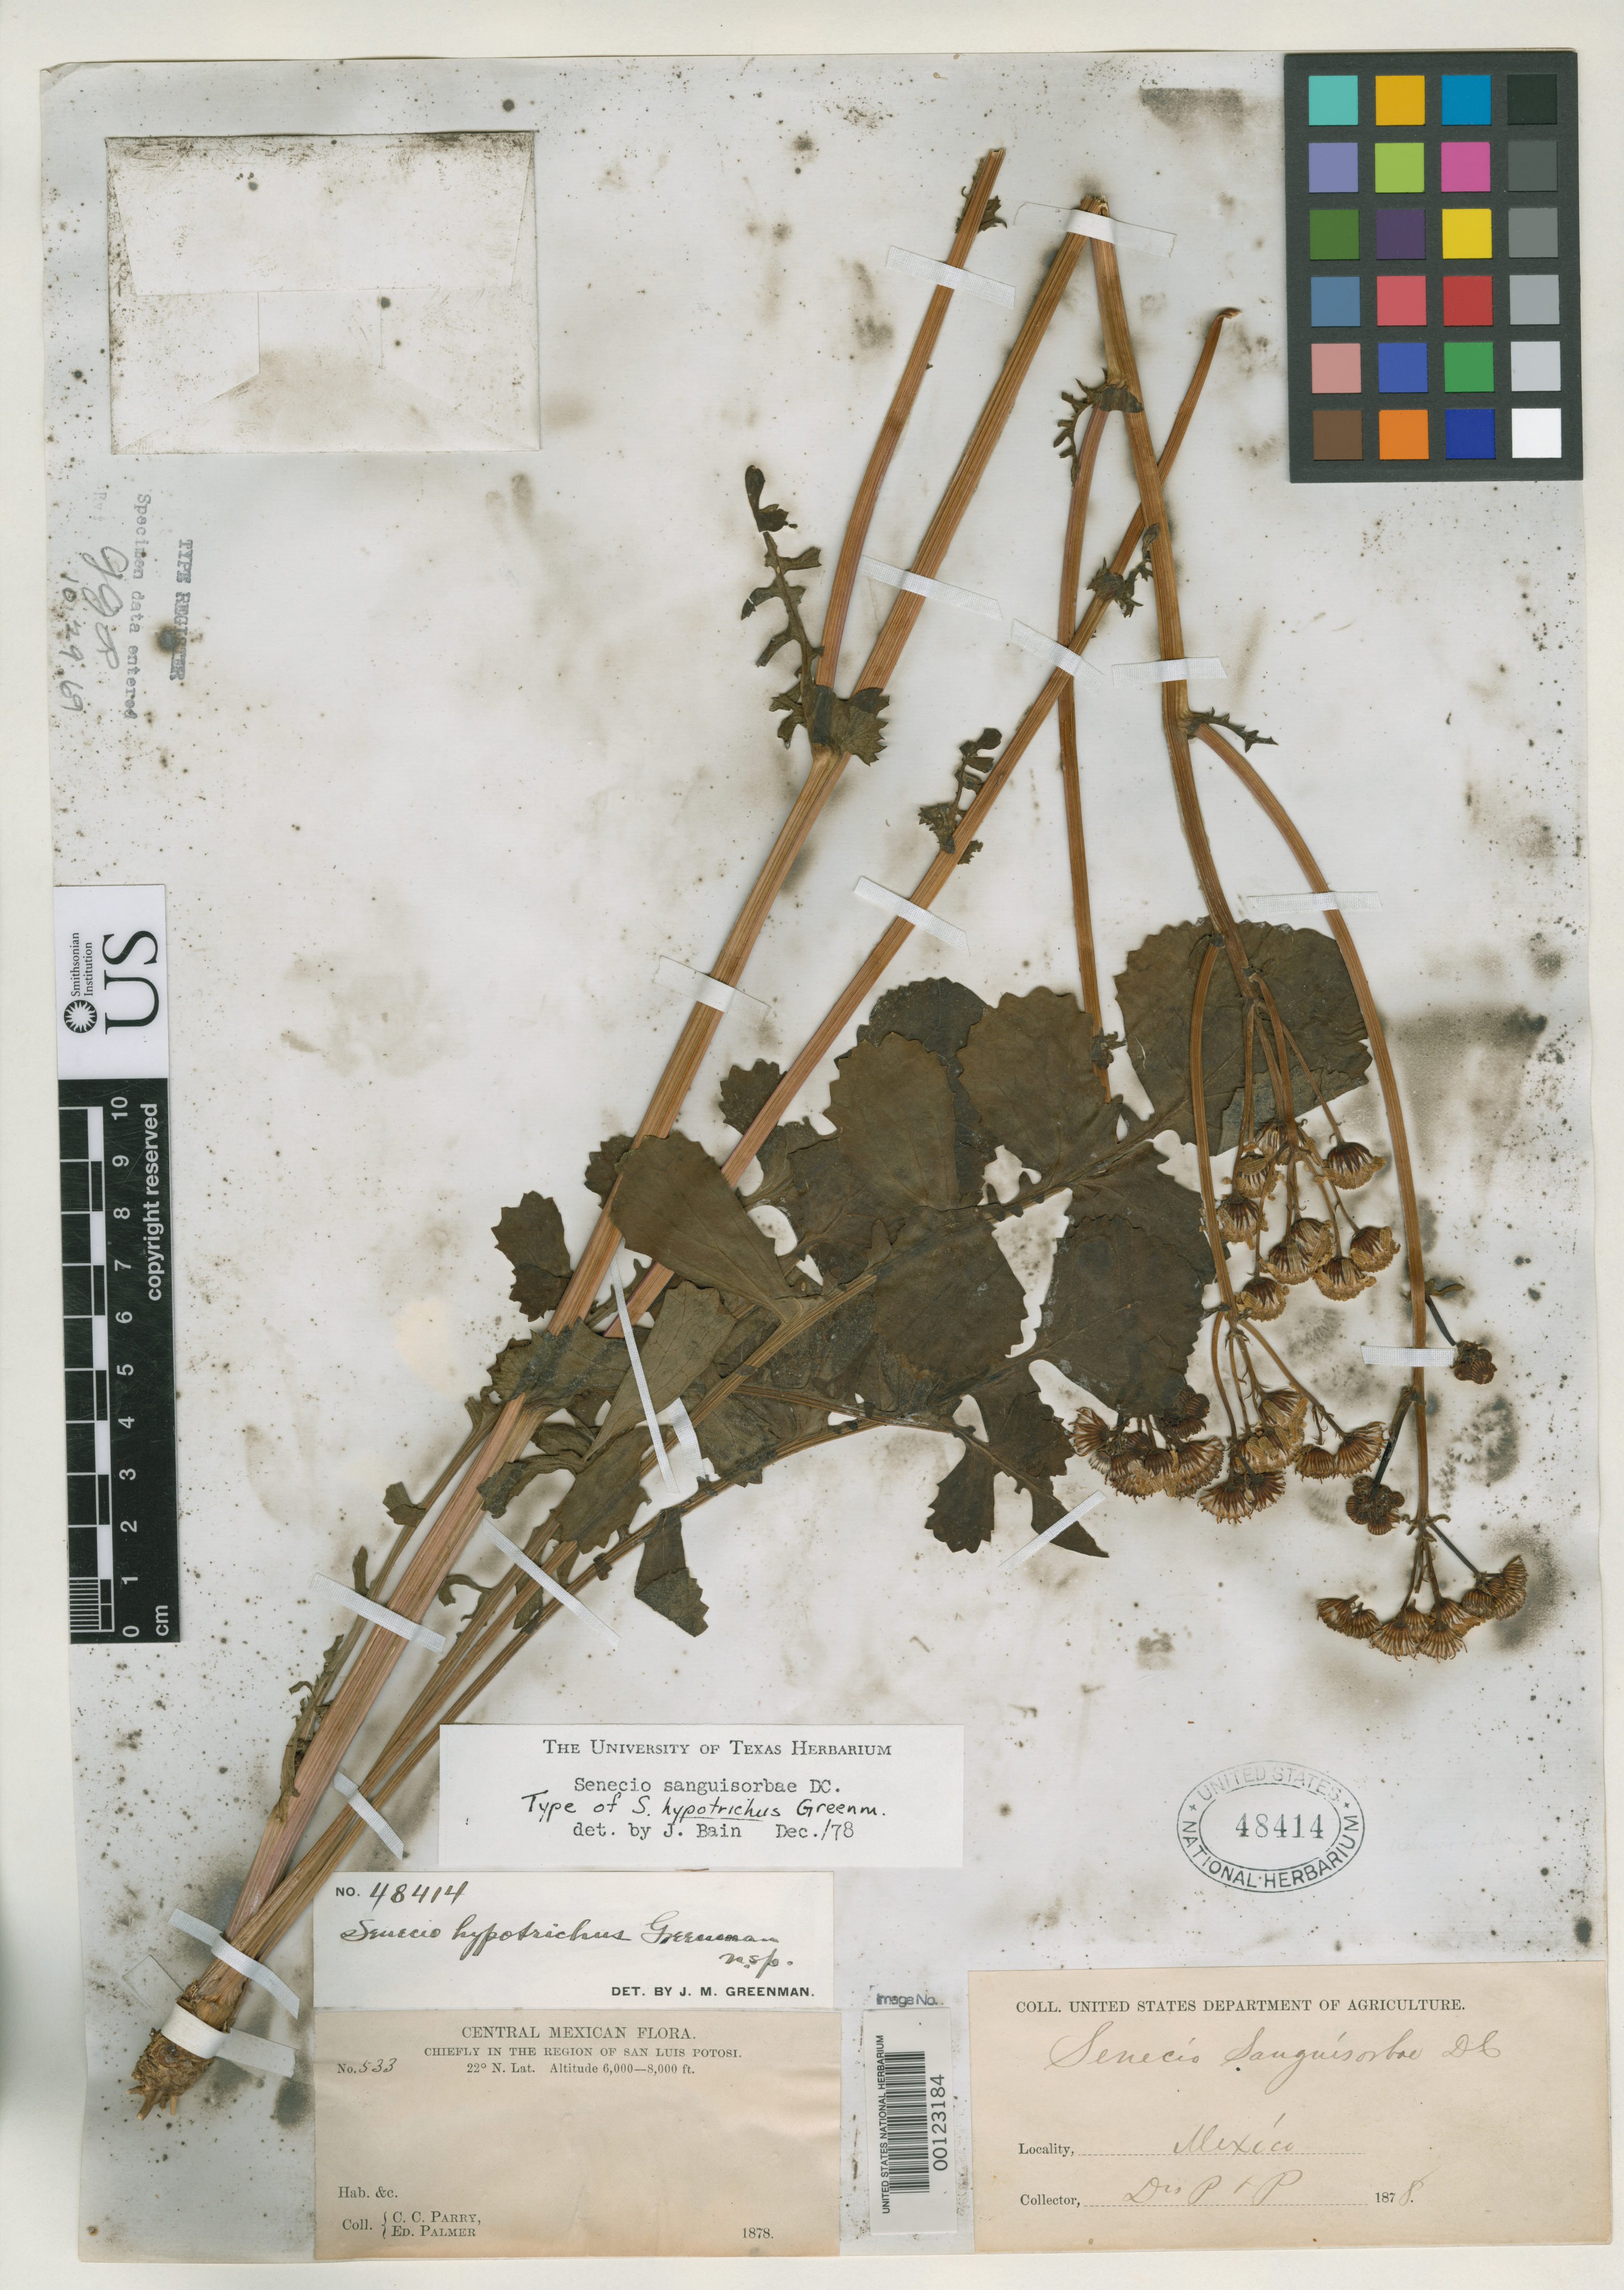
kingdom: Plantae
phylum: Tracheophyta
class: Magnoliopsida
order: Asterales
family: Asteraceae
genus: Senecio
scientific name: Senecio hypotrichus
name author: Greenm.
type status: Holotype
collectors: C. C. Parry & E. Palmer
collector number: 533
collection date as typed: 1878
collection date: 1878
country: Mexico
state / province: San Luis Potosi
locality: Region of San Luis Potosi.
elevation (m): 1830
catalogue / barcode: US 48414